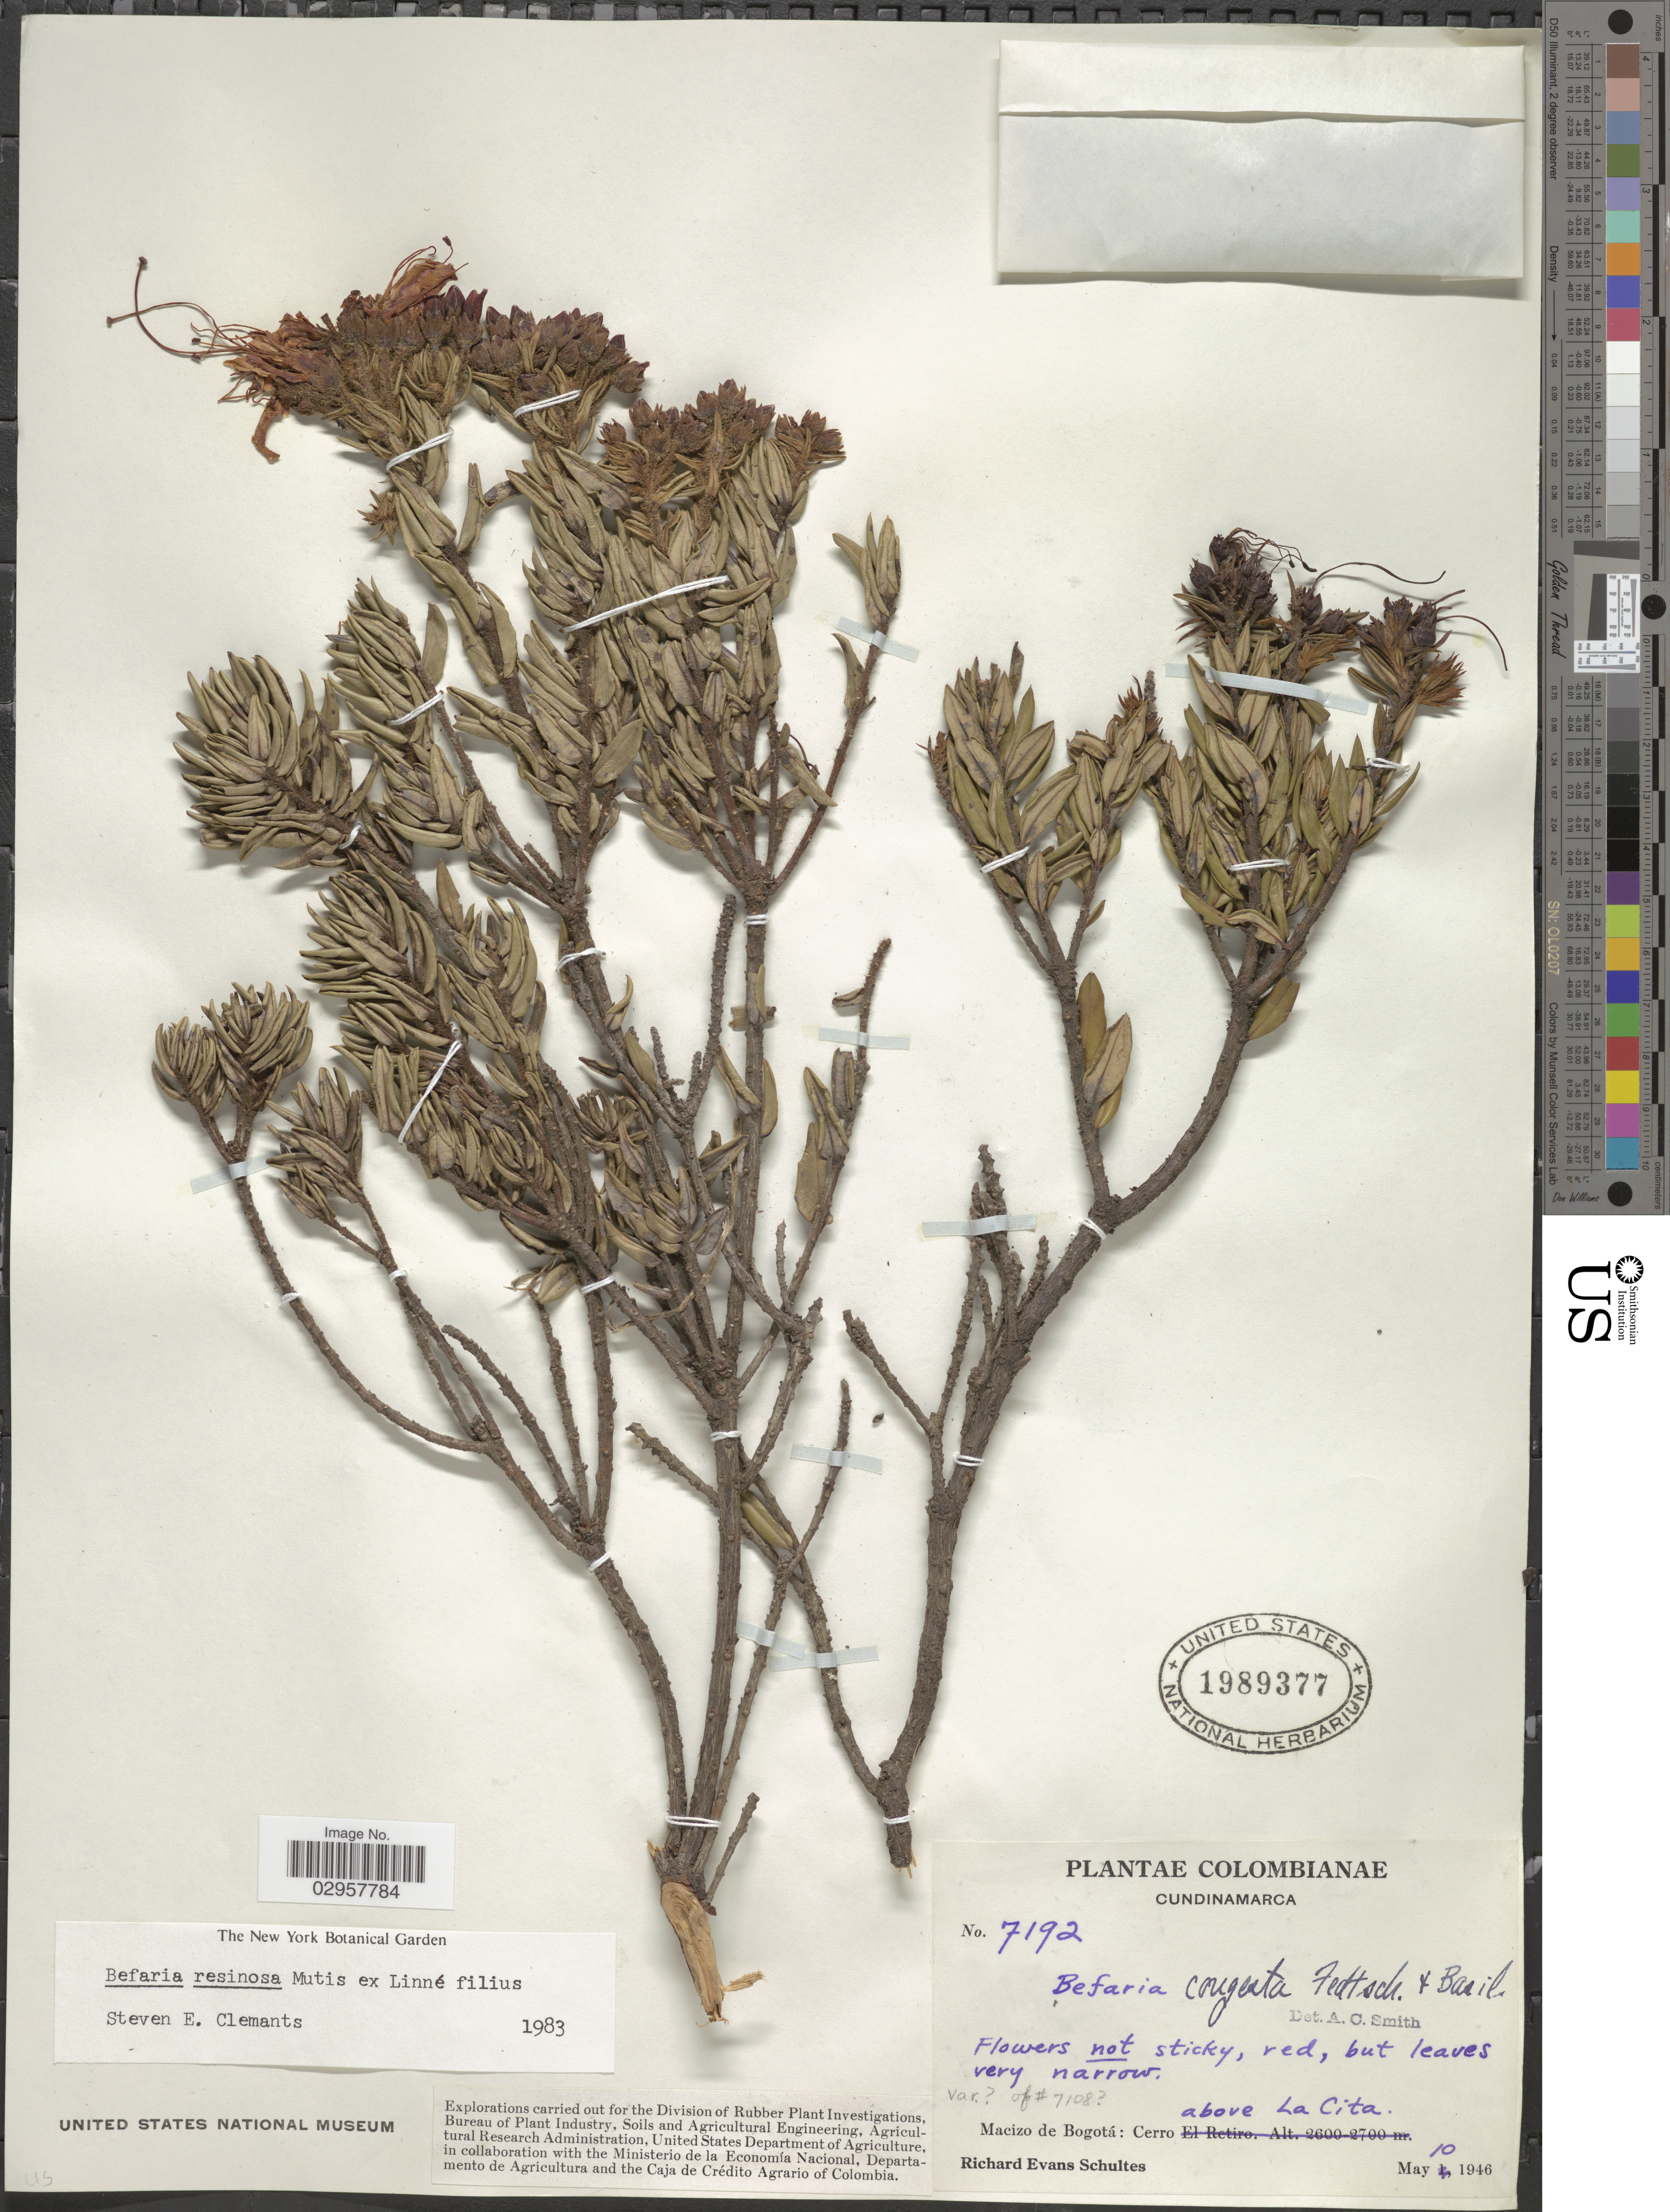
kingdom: Plantae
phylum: Tracheophyta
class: Magnoliopsida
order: Ericales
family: Ericaceae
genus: Befaria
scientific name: Befaria resinosa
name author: Mutis ex L. f.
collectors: R. E. Schultes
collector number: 7192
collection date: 1946-05-10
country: Colombia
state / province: Cundinamarca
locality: Macizo de Bogotá: Cerro above La Cita.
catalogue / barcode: US 1989377